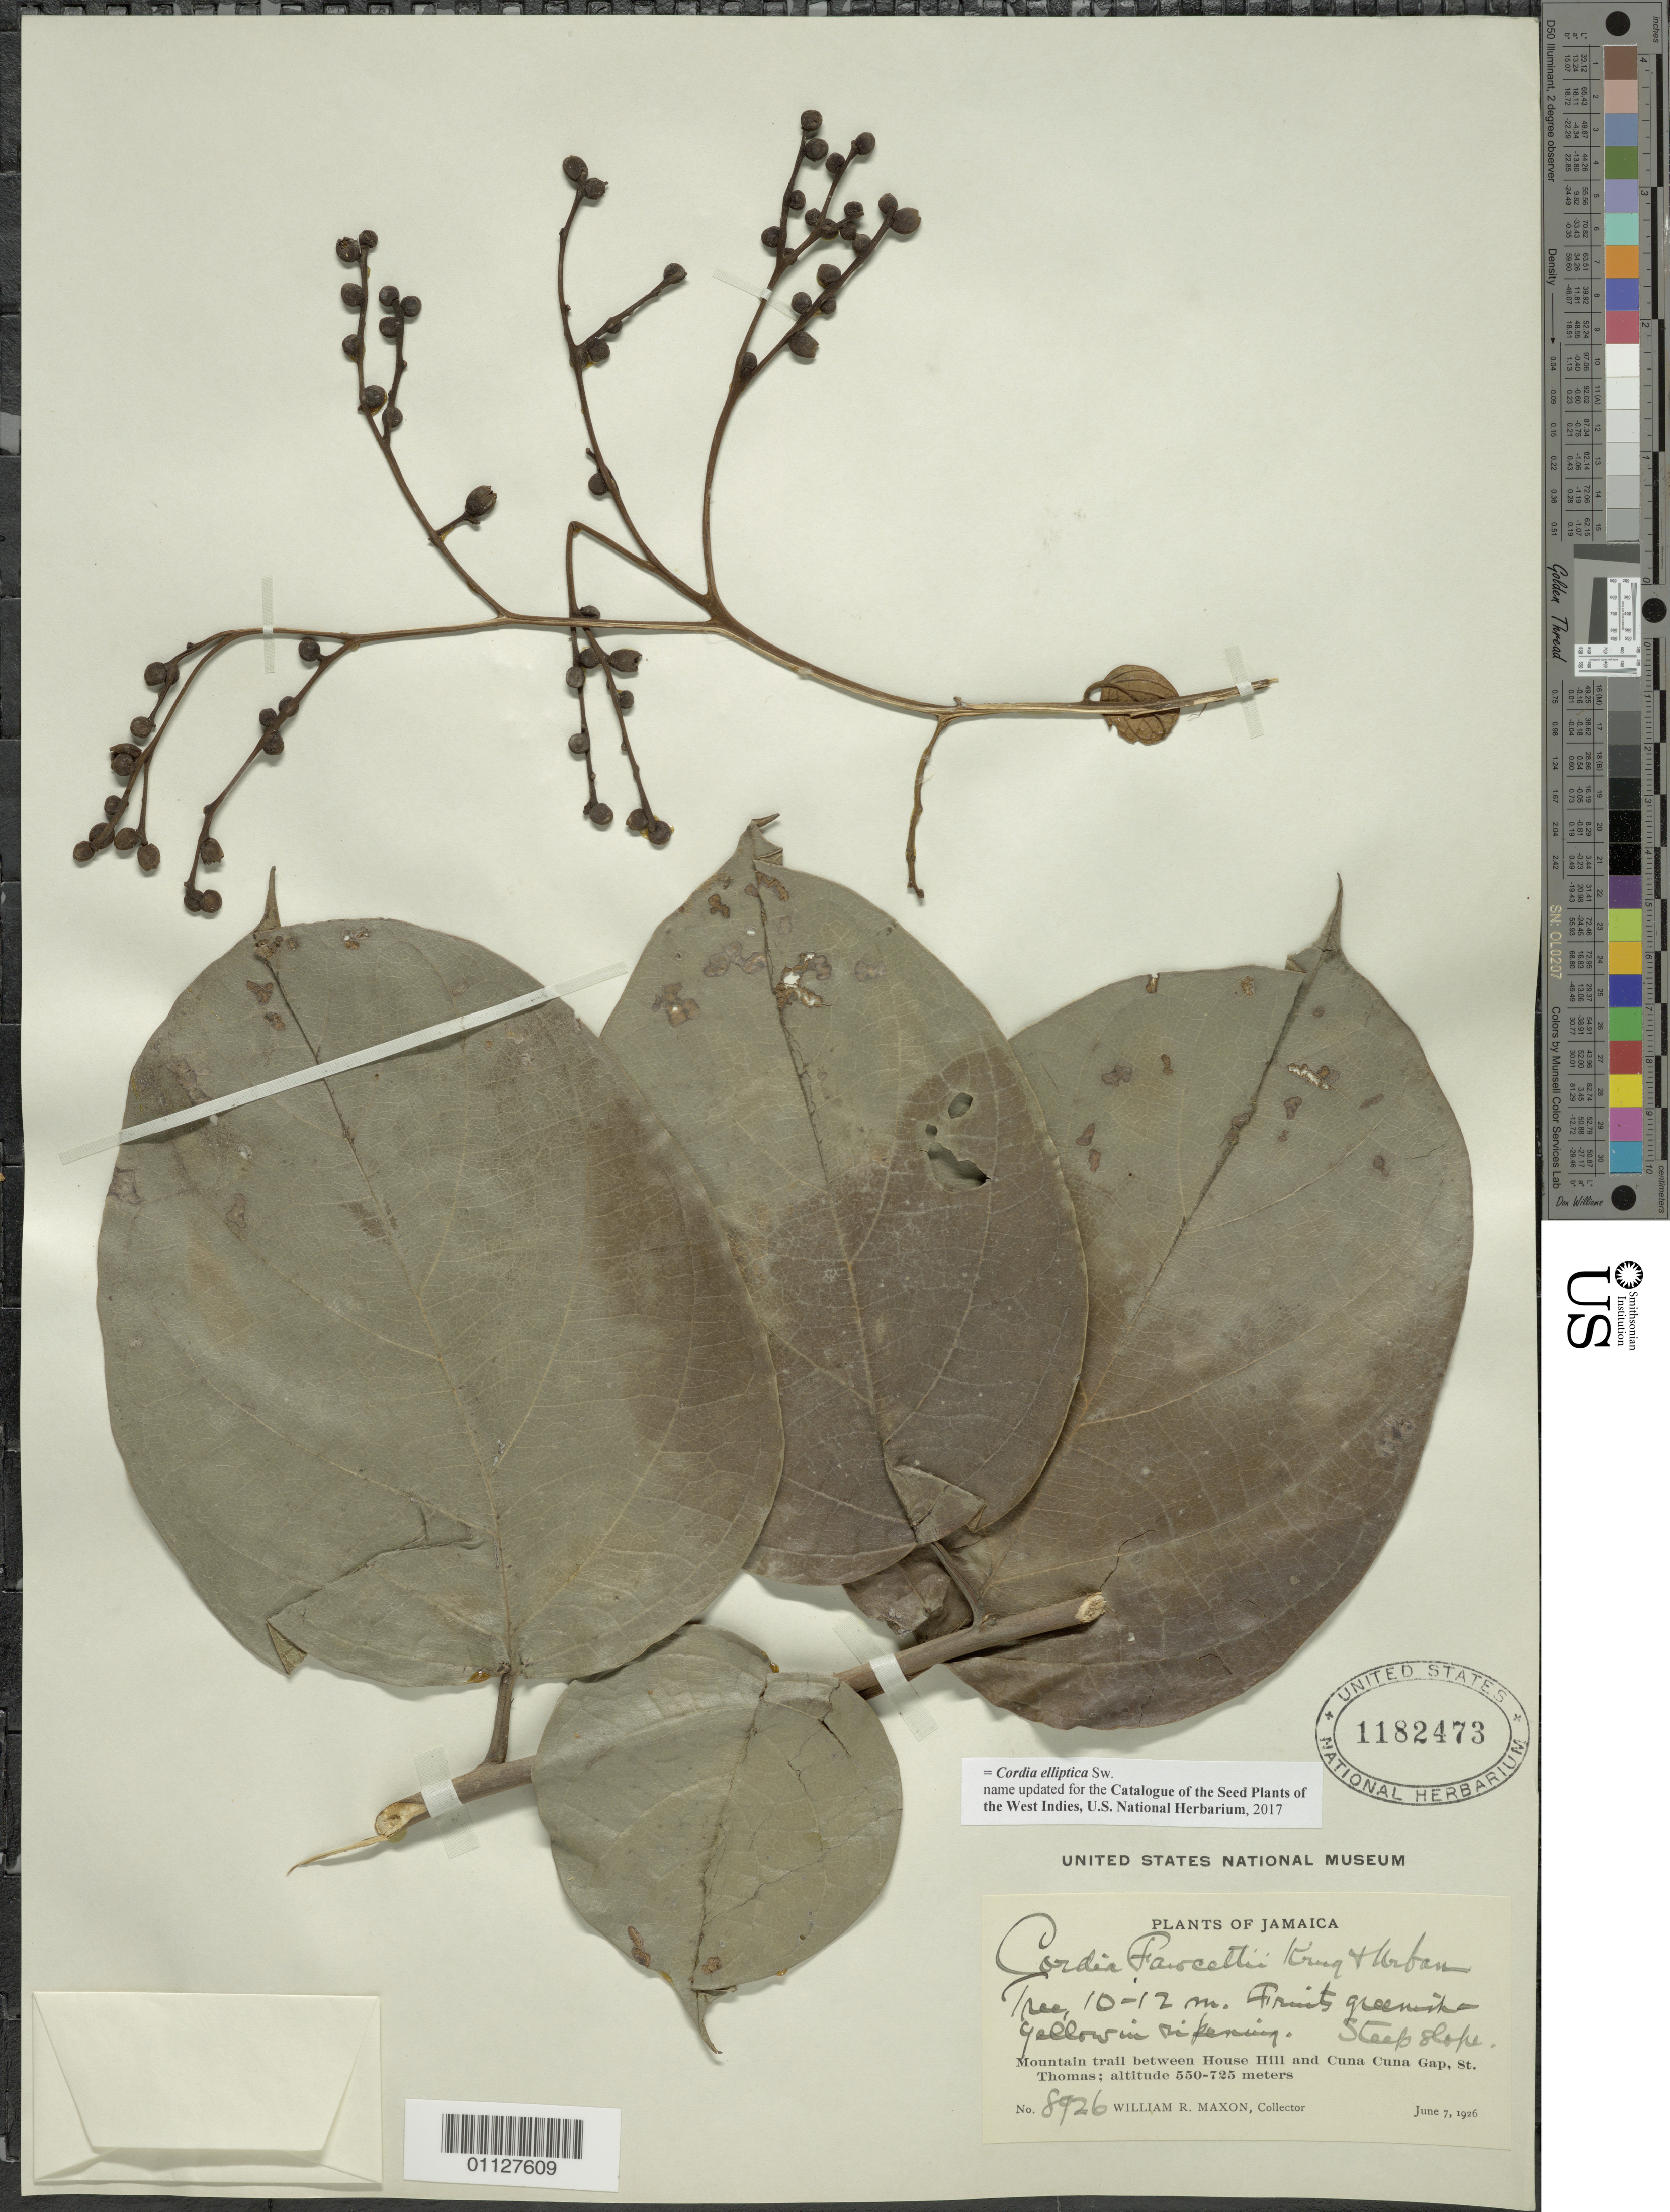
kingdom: Plantae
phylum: Tracheophyta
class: Magnoliopsida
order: Boraginales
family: Cordiaceae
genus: Cordia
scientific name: Cordia elliptica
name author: Sw.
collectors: W. R. Maxon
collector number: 8926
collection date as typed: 07 Jun 1926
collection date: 1926-06-07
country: Jamaica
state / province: Saint Thomas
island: Jamaica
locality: Mountain trail between House Hill and Cuna Cuna Gap. Steep slope.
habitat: Mountain trail; steep slope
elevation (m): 550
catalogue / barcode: US 1182473